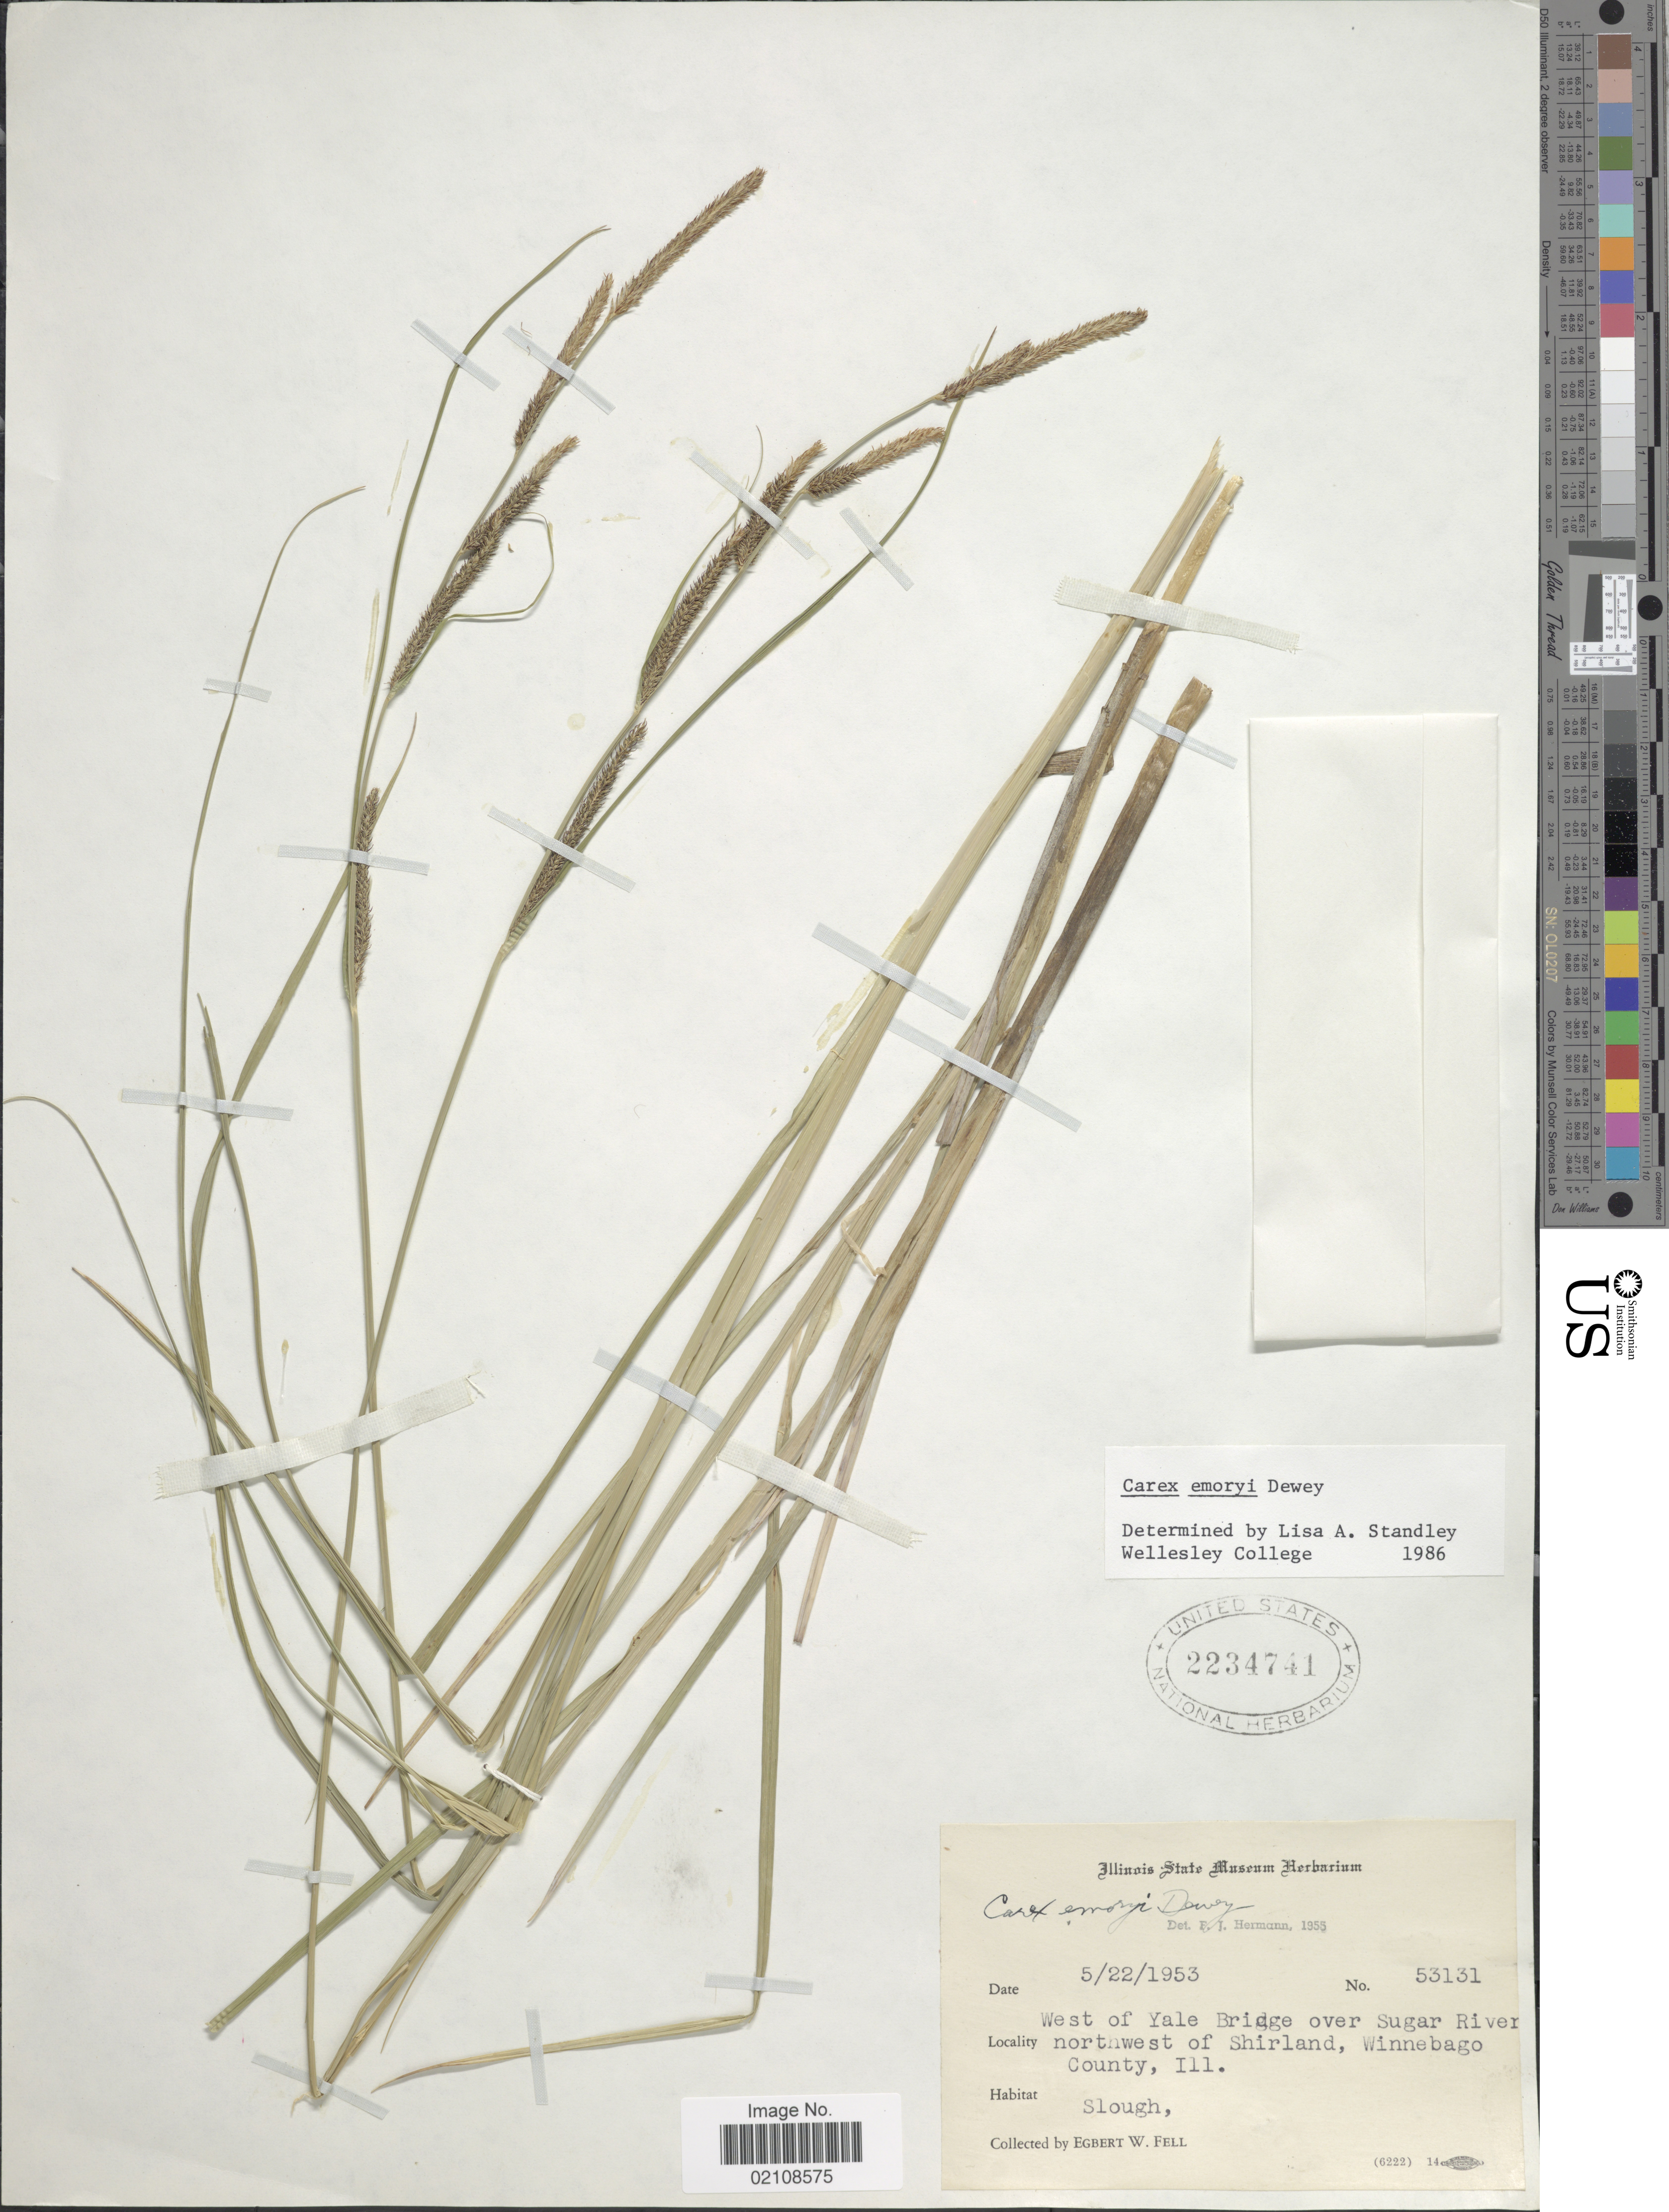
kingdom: Plantae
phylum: Tracheophyta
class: Liliopsida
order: Poales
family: Cyperaceae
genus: Carex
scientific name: Carex emoryi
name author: Dewey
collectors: E. Fell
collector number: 53131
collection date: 1953-05-22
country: United States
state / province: Illinois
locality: West of Yale Bridge over Sugar River, northwest of Shirland, Winnebago County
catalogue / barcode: US 2234741